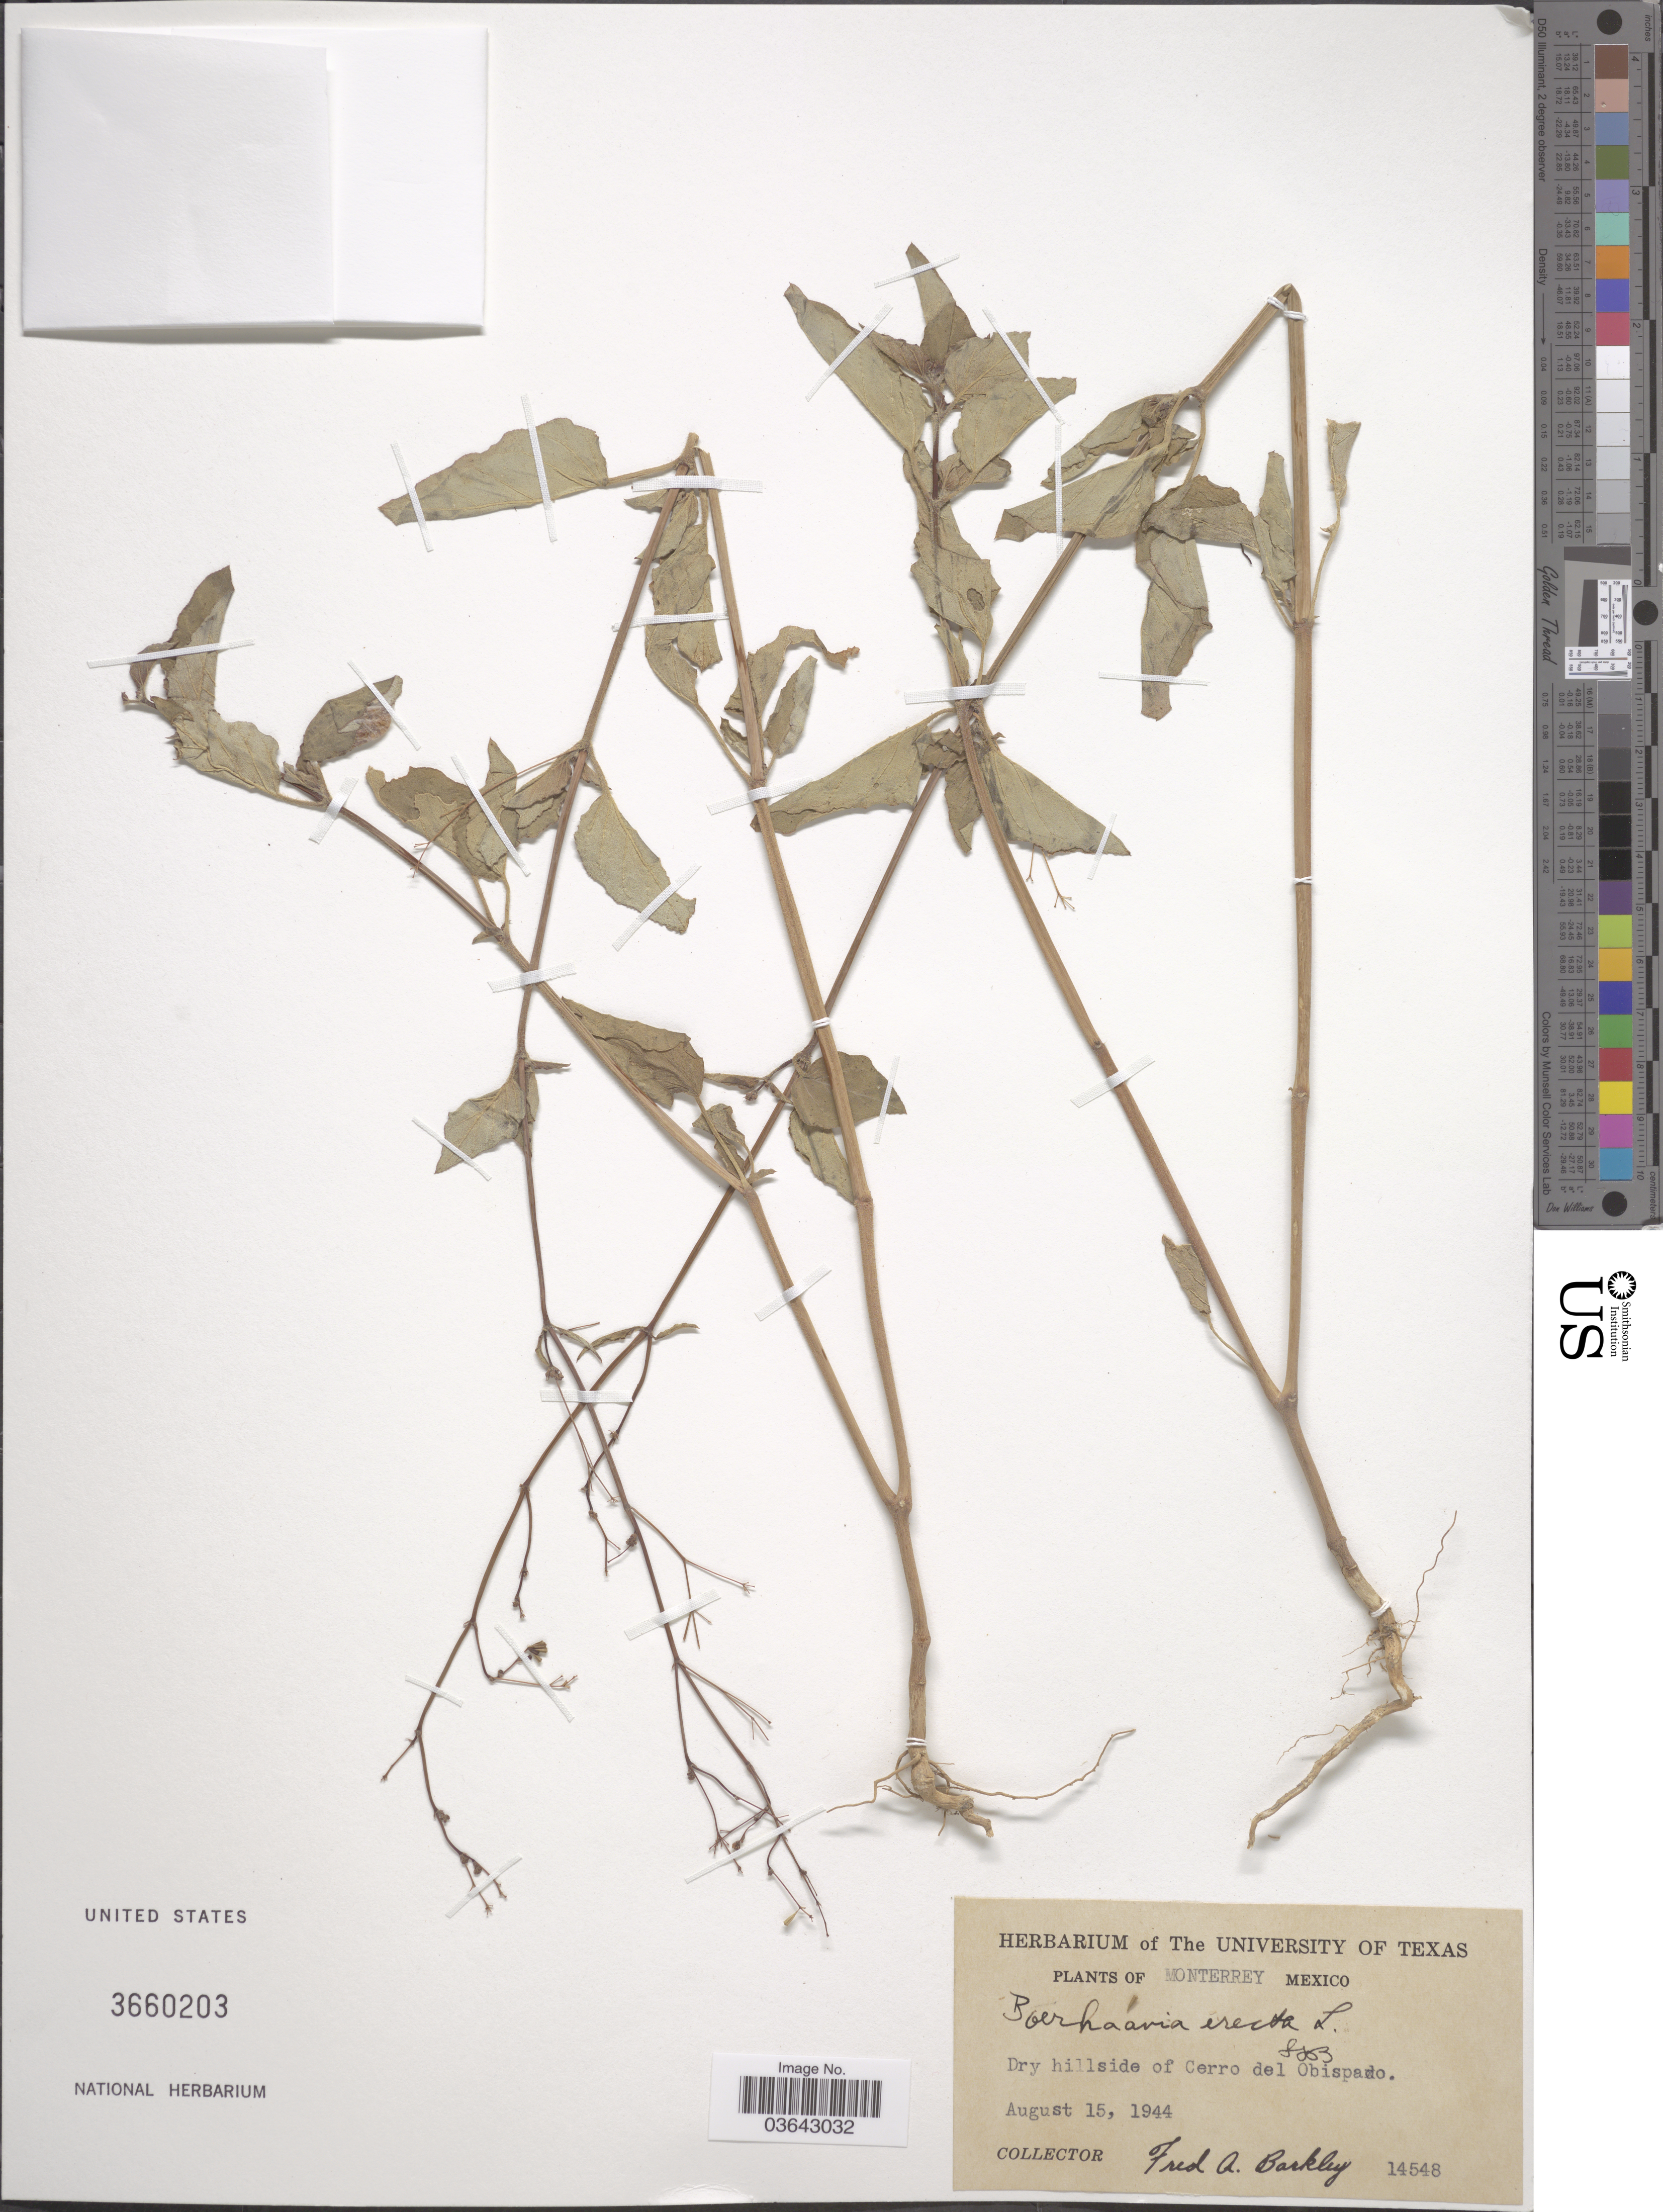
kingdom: Plantae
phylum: Tracheophyta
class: Magnoliopsida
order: Caryophyllales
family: Nyctaginaceae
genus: Boerhavia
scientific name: Boerhavia erecta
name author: L.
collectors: F. A. Barkley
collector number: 14548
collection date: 1944-08-15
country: Mexico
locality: Monterrey. Dry hillside of Cerro del Obispado.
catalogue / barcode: US 3660203